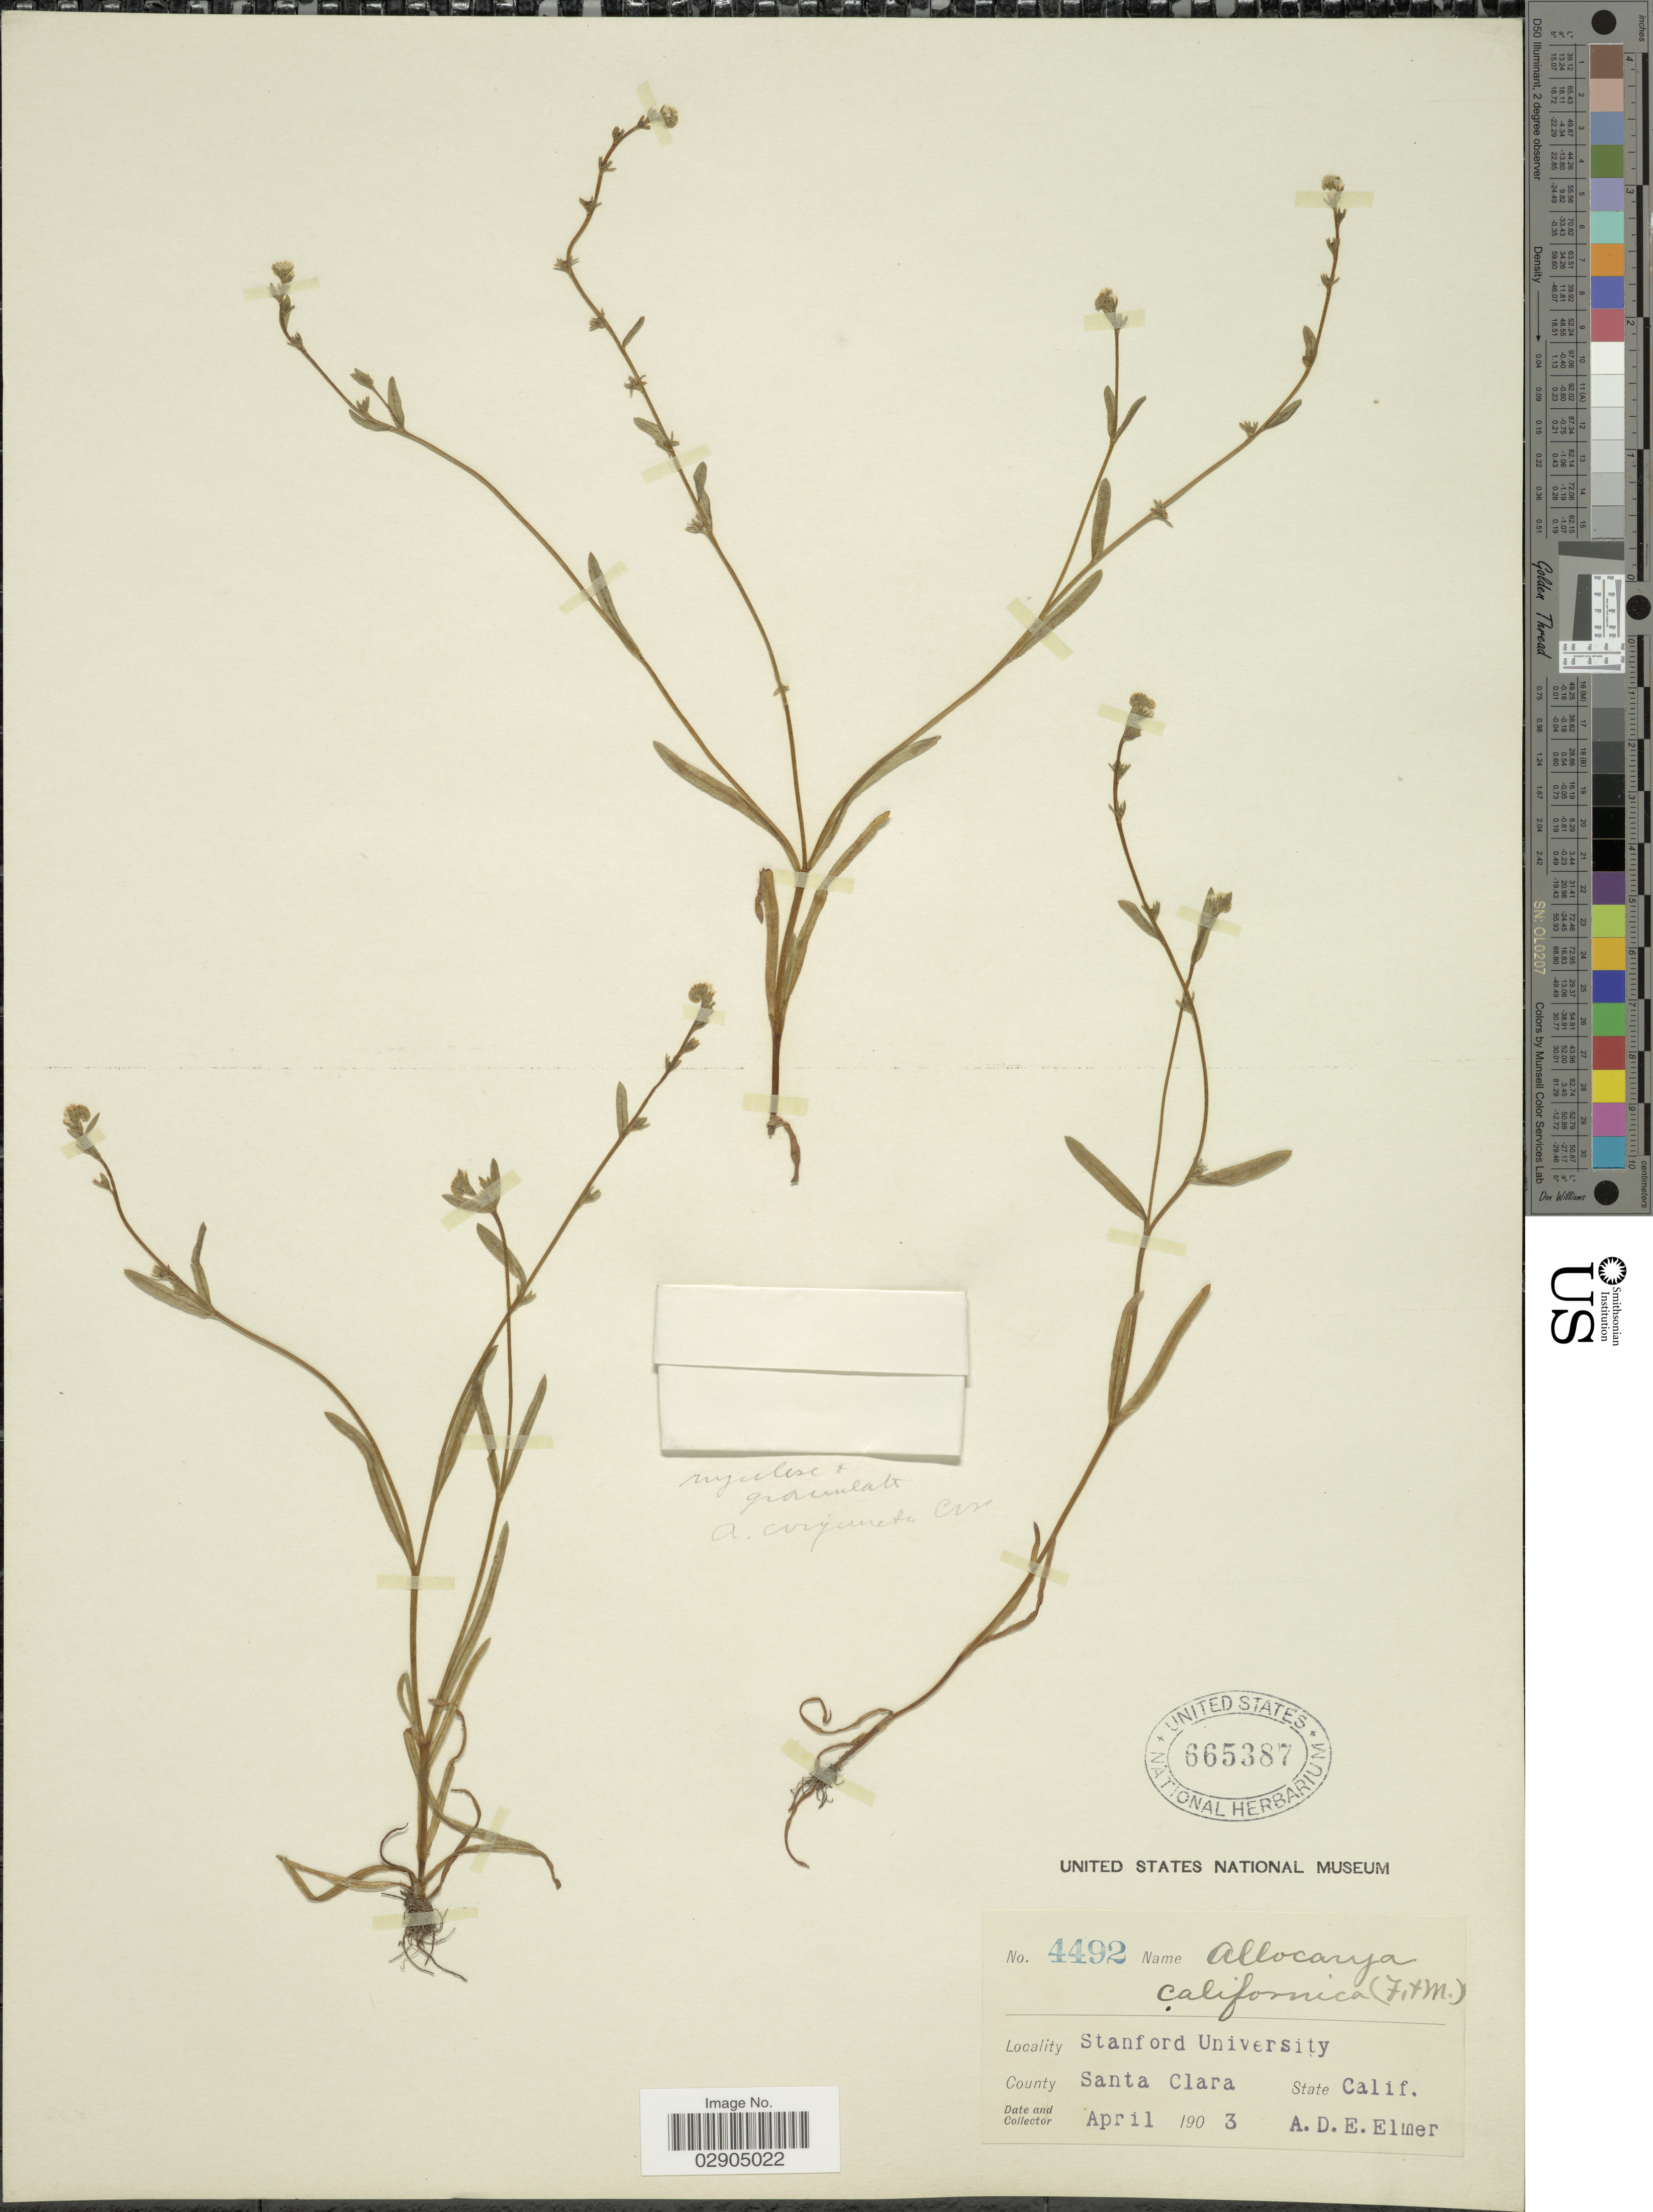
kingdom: Plantae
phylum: Tracheophyta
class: Magnoliopsida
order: Boraginales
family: Boraginaceae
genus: Allocarya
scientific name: Allocarya conjuncta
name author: Piper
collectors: A. D. E. Elmer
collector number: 4492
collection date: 1903-04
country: United States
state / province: California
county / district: Santa Clara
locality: Stanford University. County Santa Clara. State Calif.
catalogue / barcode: US 665387